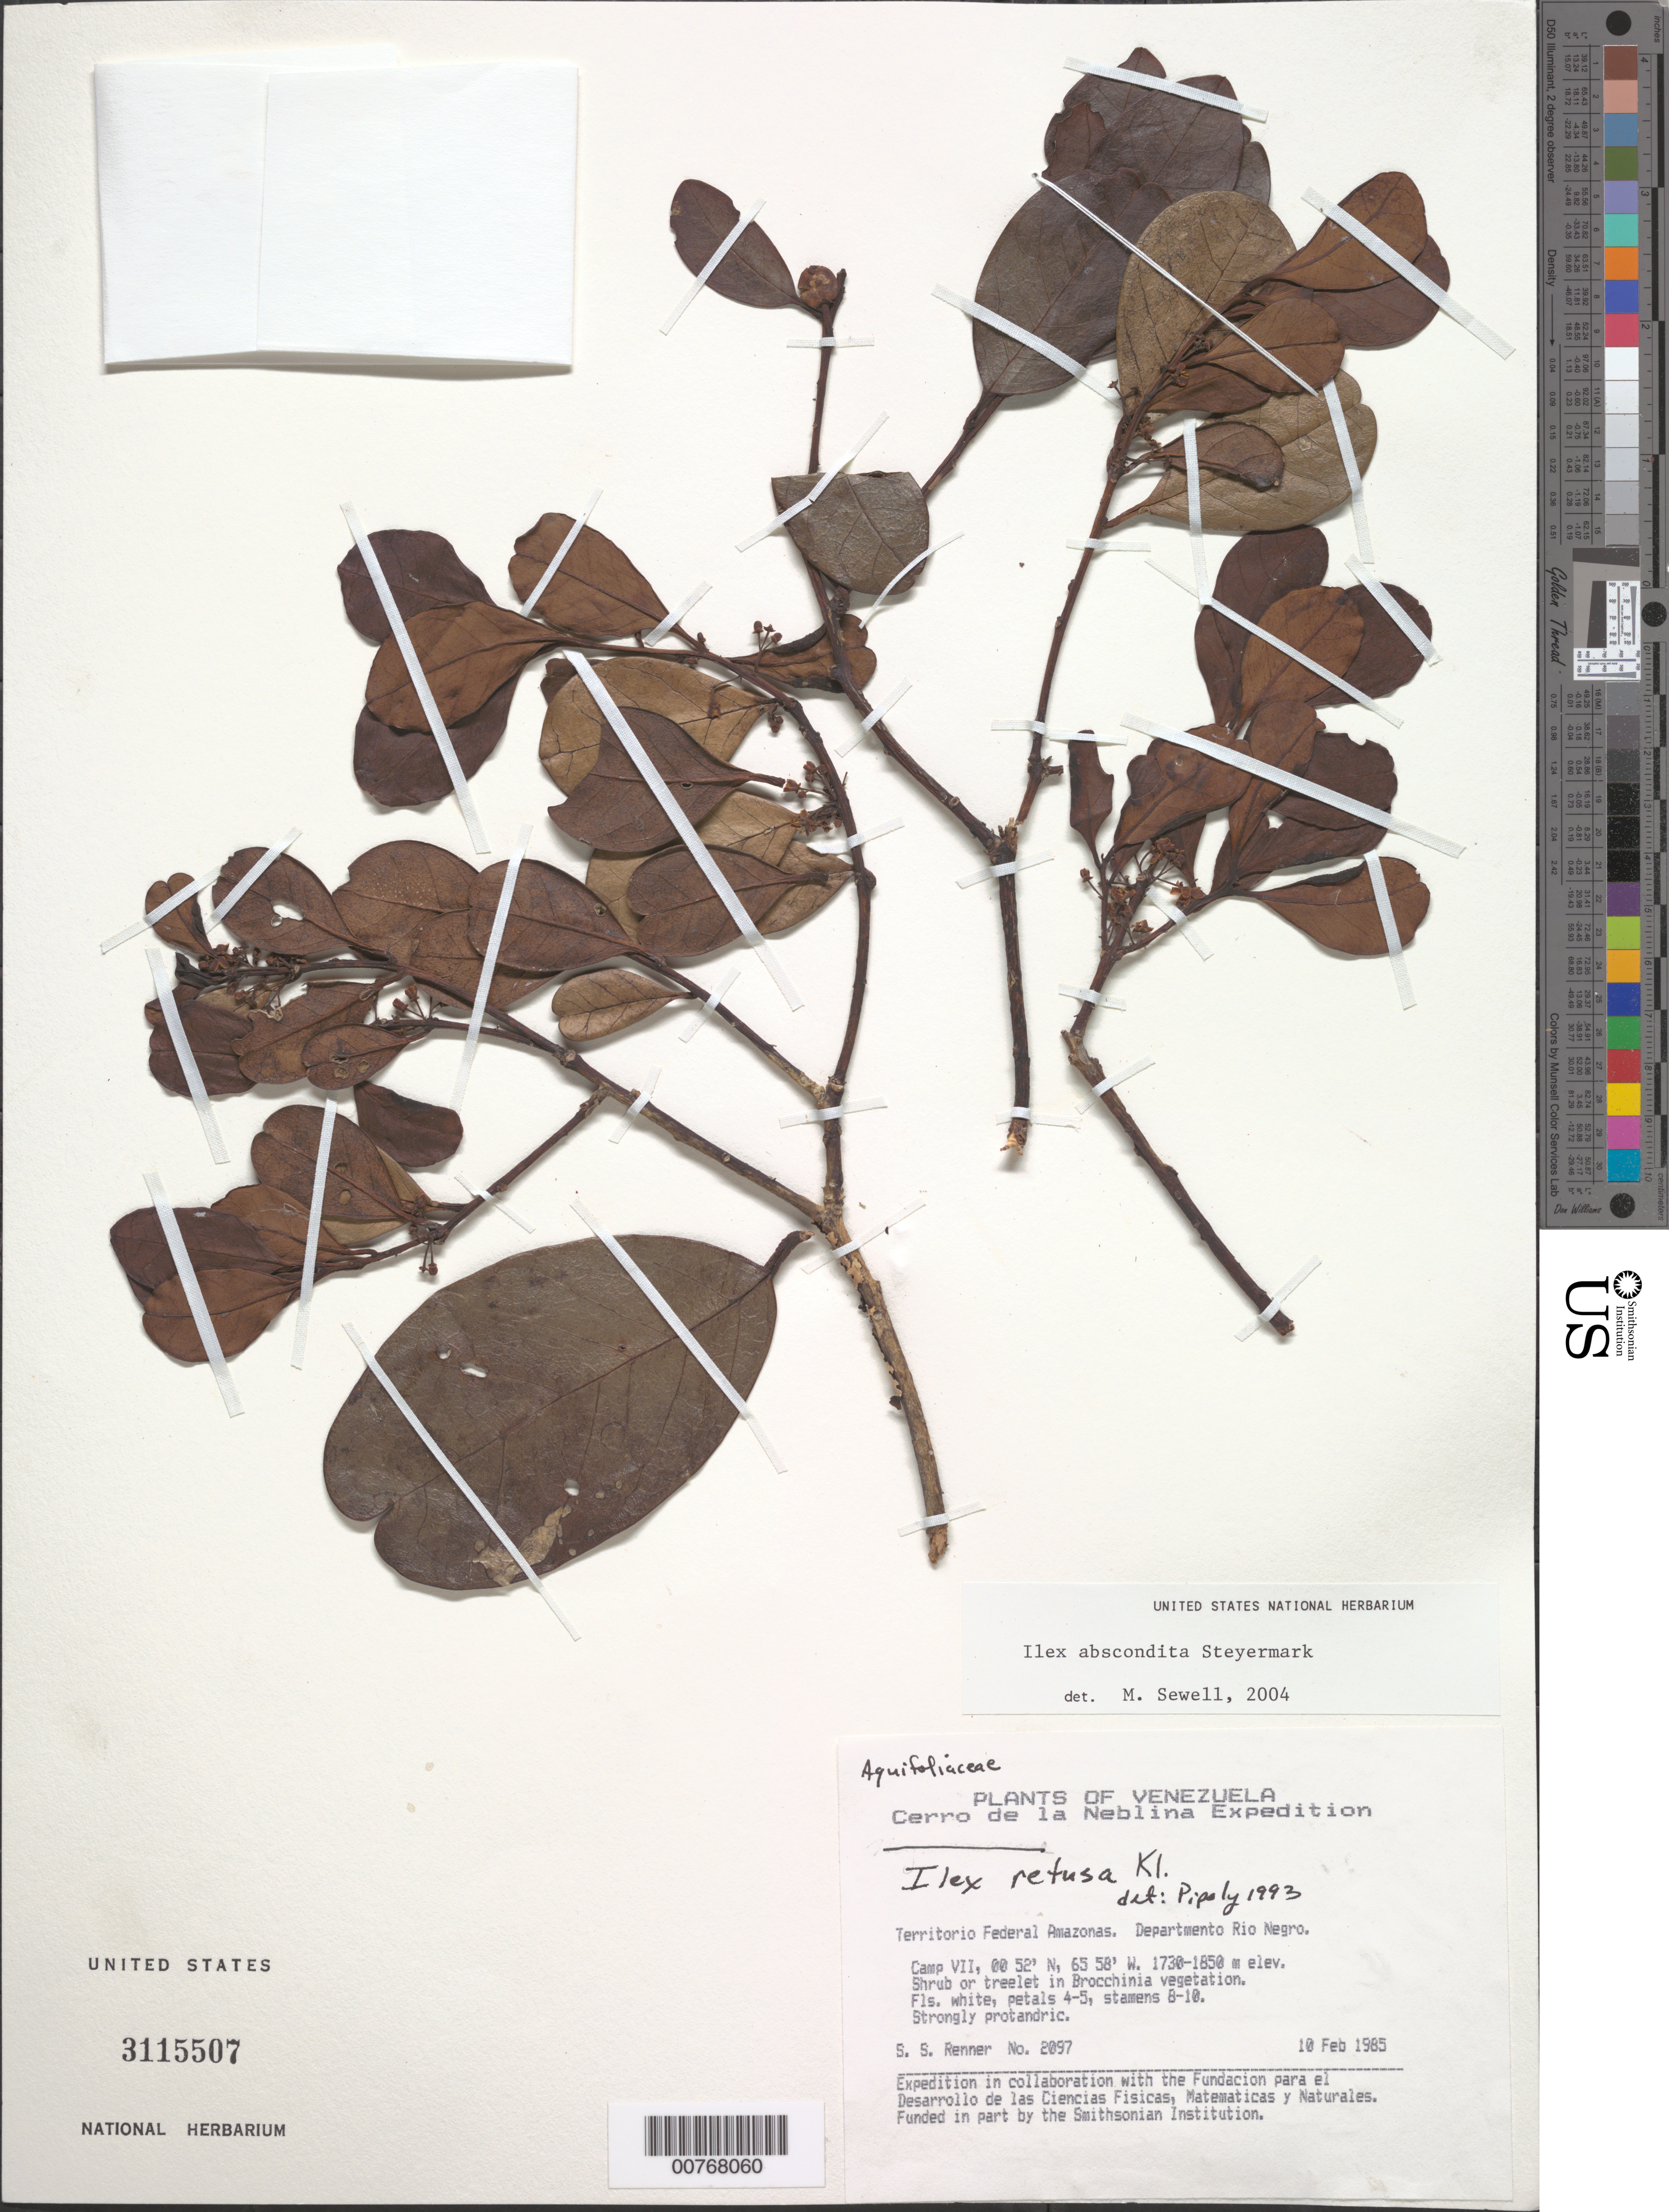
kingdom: Plantae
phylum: Tracheophyta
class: Magnoliopsida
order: Aquifoliales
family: Aquifoliaceae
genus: Ilex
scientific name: Ilex abscondita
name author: Steyerm.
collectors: S. S. Renner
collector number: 2097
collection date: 1985-02-10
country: Venezuela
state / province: Amazonas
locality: Cerro de la Neblina. [unsure placement] Territorio Federal Amazonas. Departamento Rio Negro. Camp VII.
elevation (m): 1730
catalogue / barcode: US 3115507